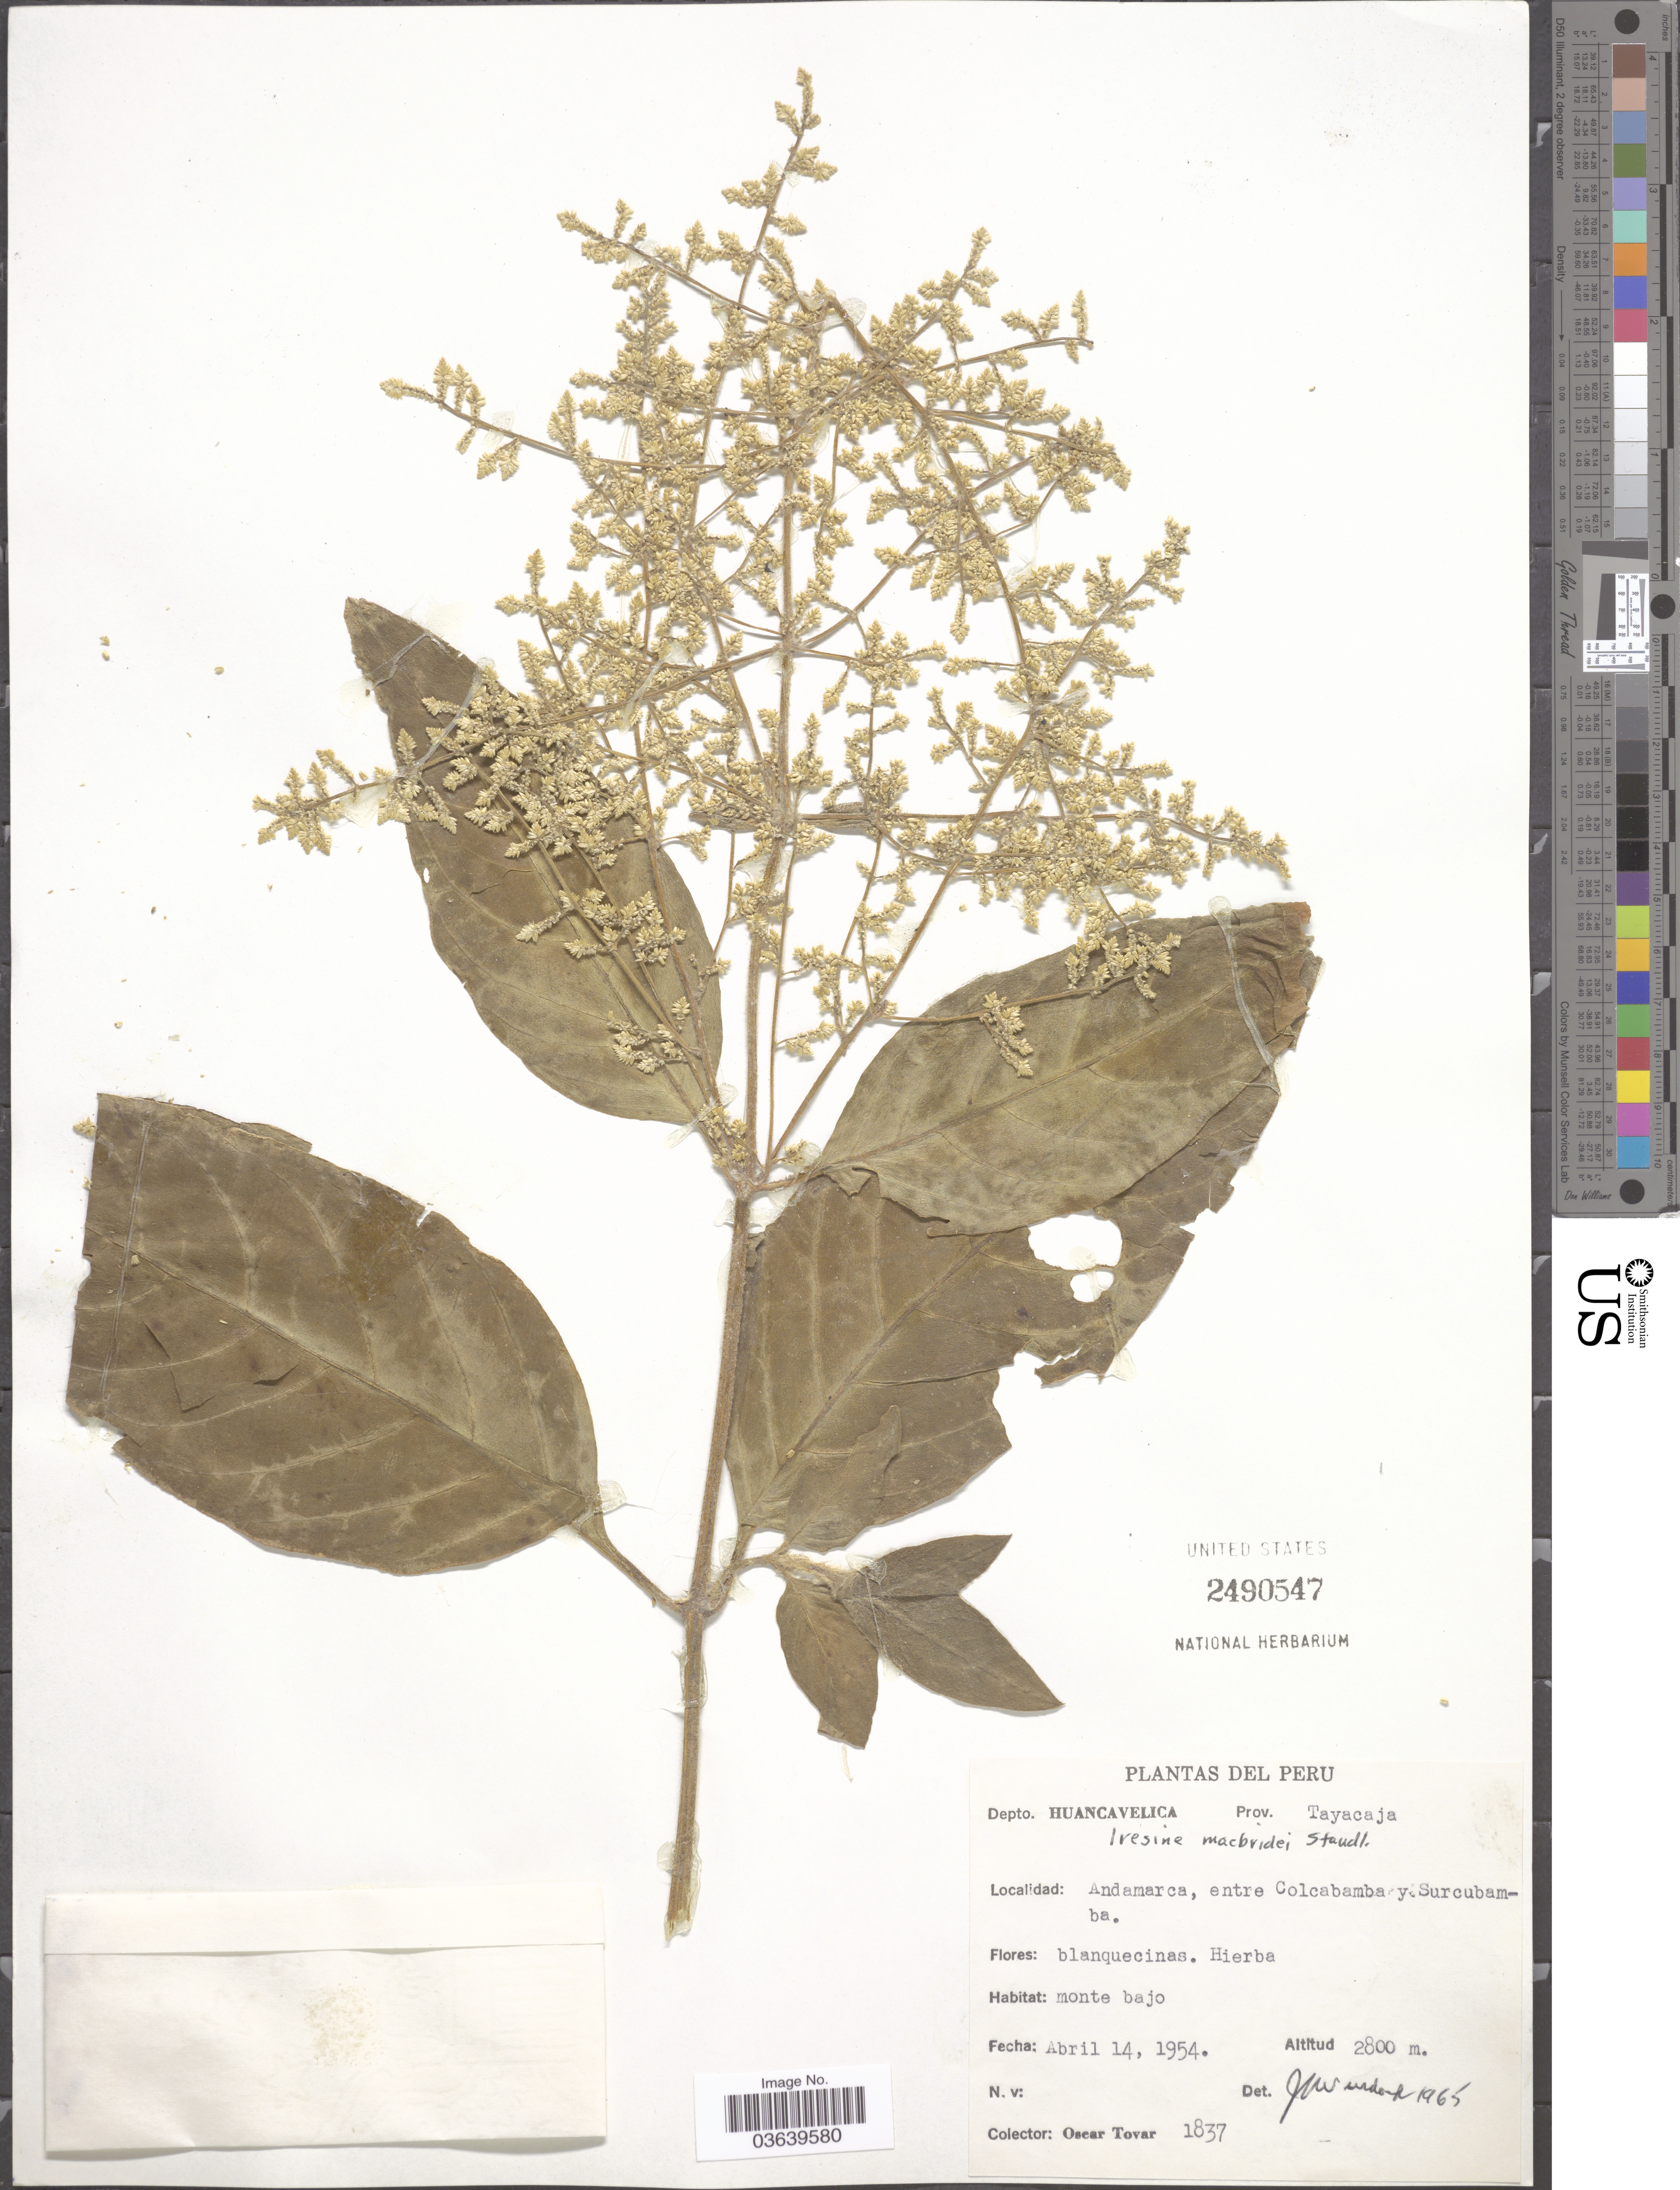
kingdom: Plantae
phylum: Tracheophyta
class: Magnoliopsida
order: Caryophyllales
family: Amaranthaceae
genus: Iresine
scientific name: Iresine macbridei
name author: Standl.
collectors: Ó. Tovar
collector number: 1837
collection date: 1954-04-14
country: Peru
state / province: Huancavelica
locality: Depto. Huancavelica. Prov. Tayacaja. Andamarca, entre Colcabamba y Surcubamba.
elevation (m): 2800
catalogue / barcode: US 2490547